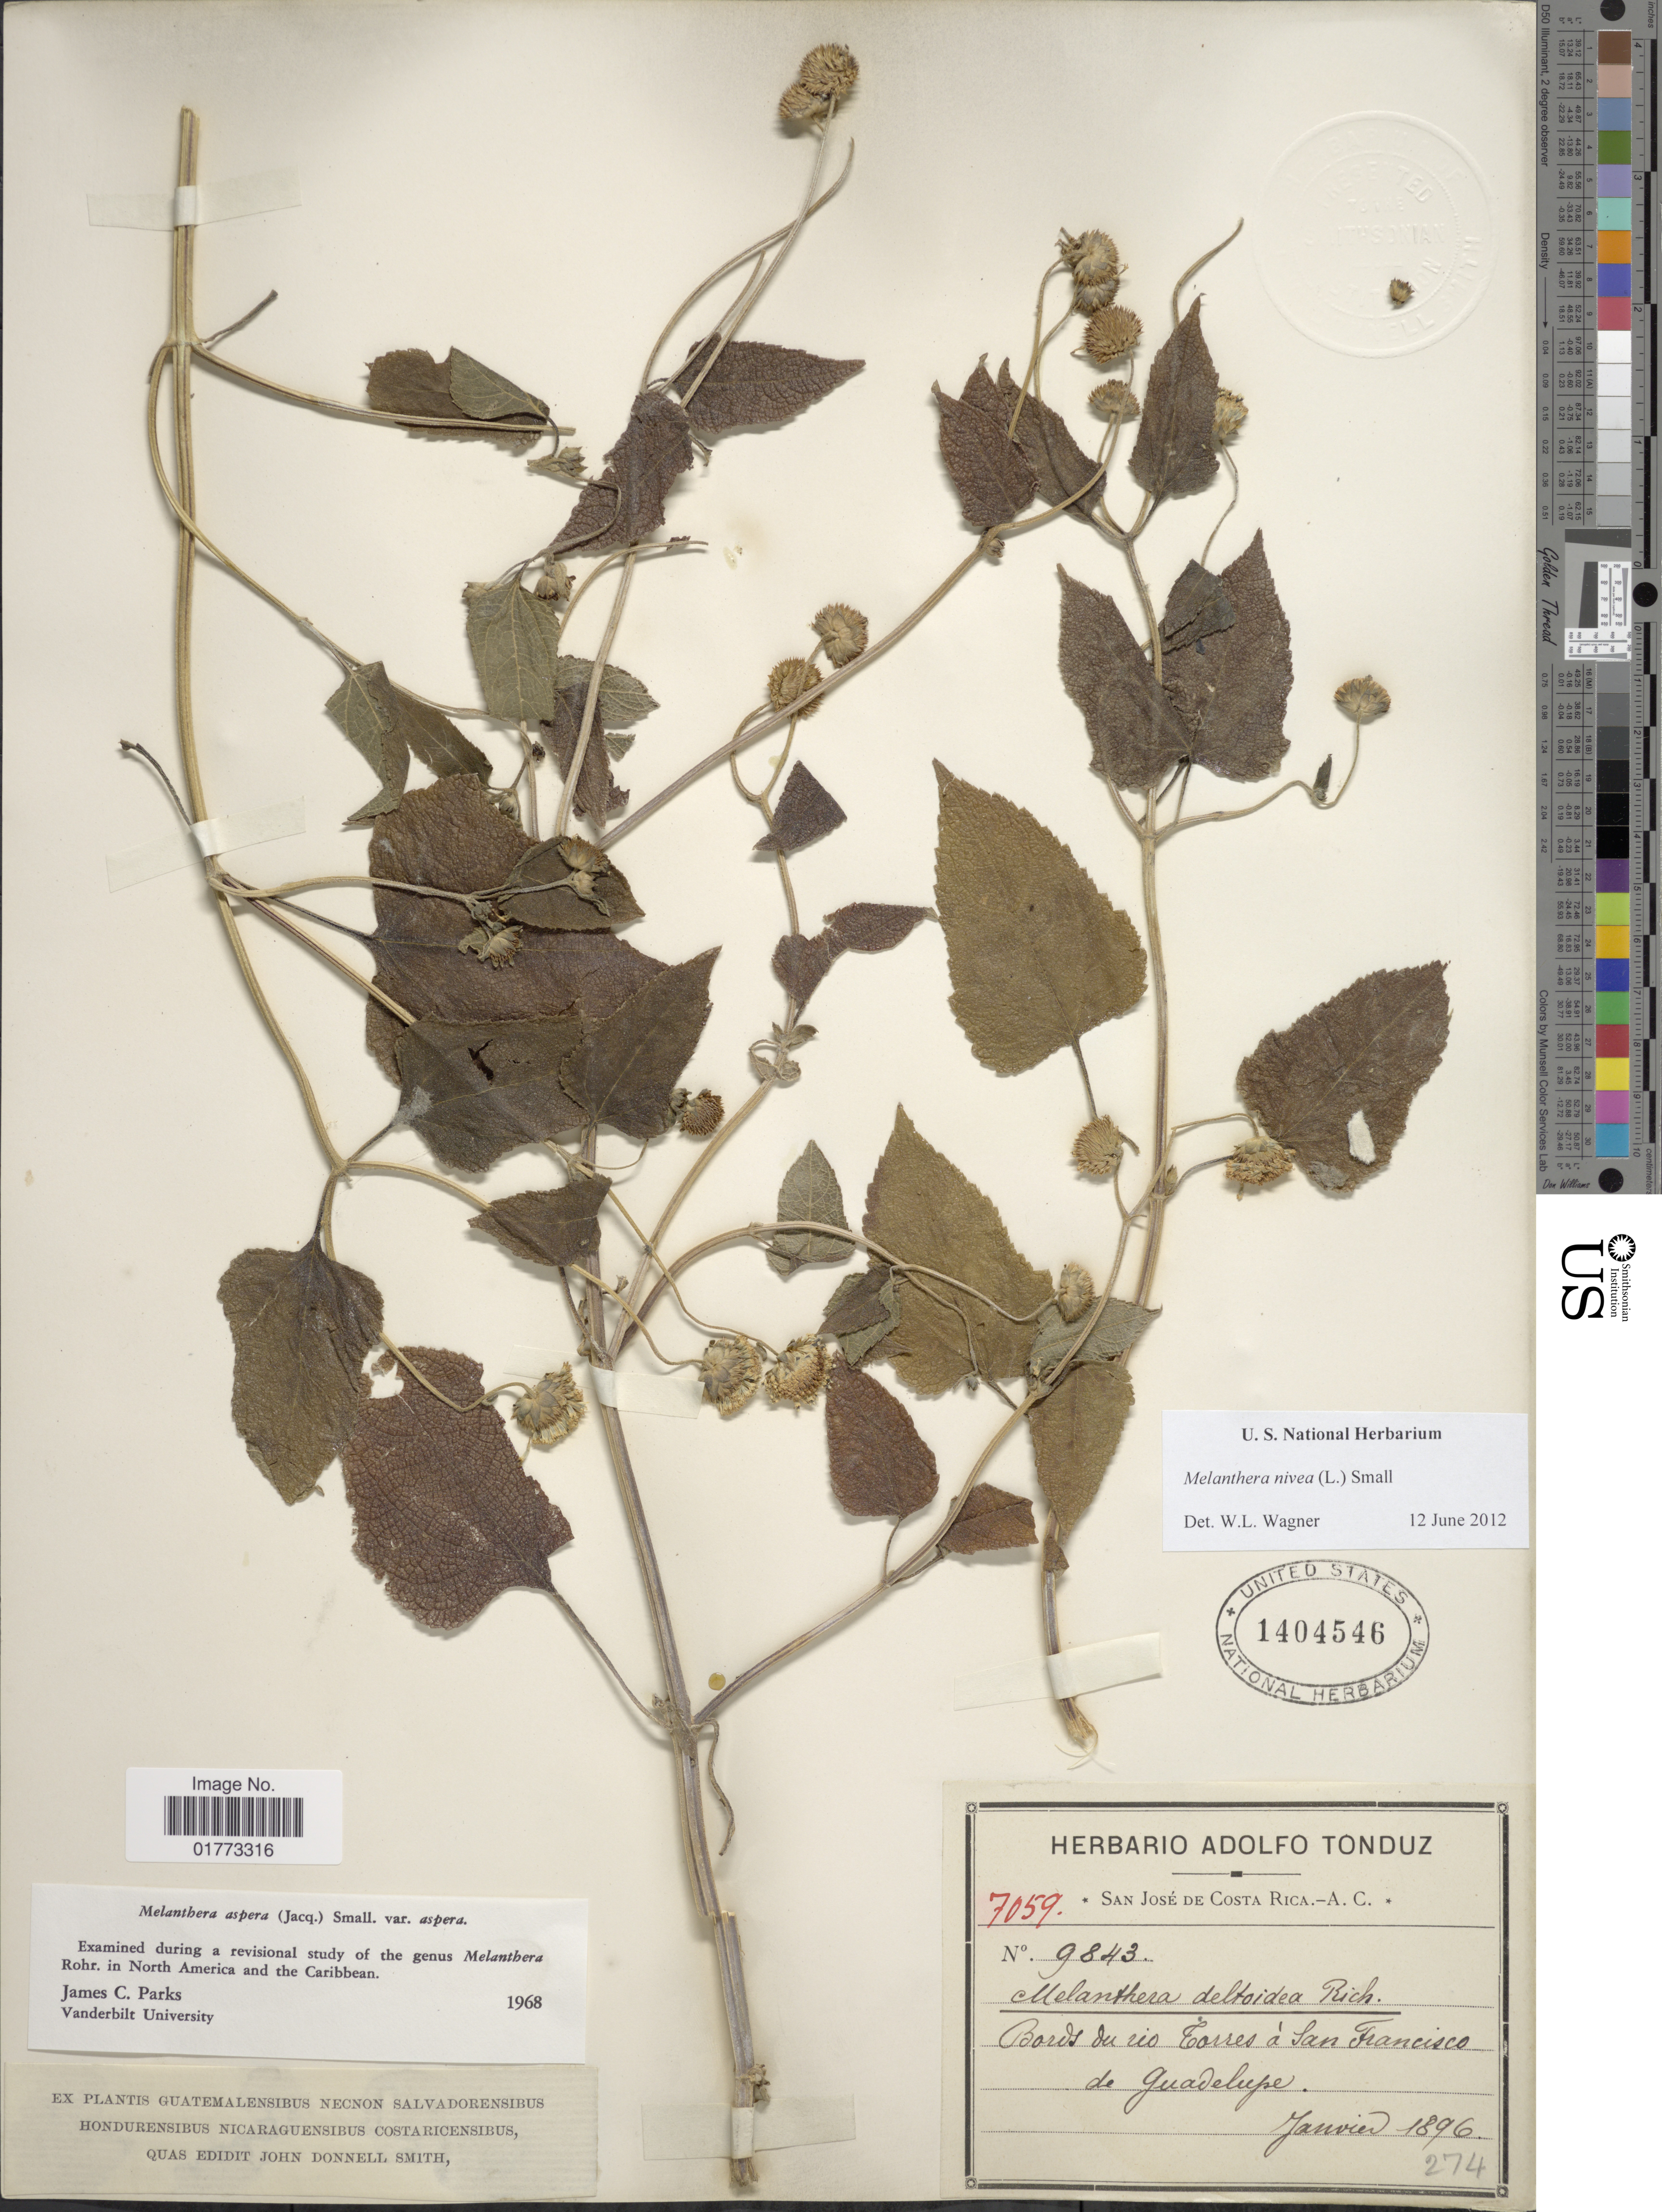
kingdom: Plantae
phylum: Tracheophyta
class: Magnoliopsida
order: Asterales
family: Asteraceae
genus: Melanthera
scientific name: Melanthera nivea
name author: (L.) Small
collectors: ex Herb. Adolfo Tonduz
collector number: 9843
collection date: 1896-01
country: Costa Rica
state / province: San José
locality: Bords du rio Torres á San Francisco de Guadelupe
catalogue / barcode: US 1404546